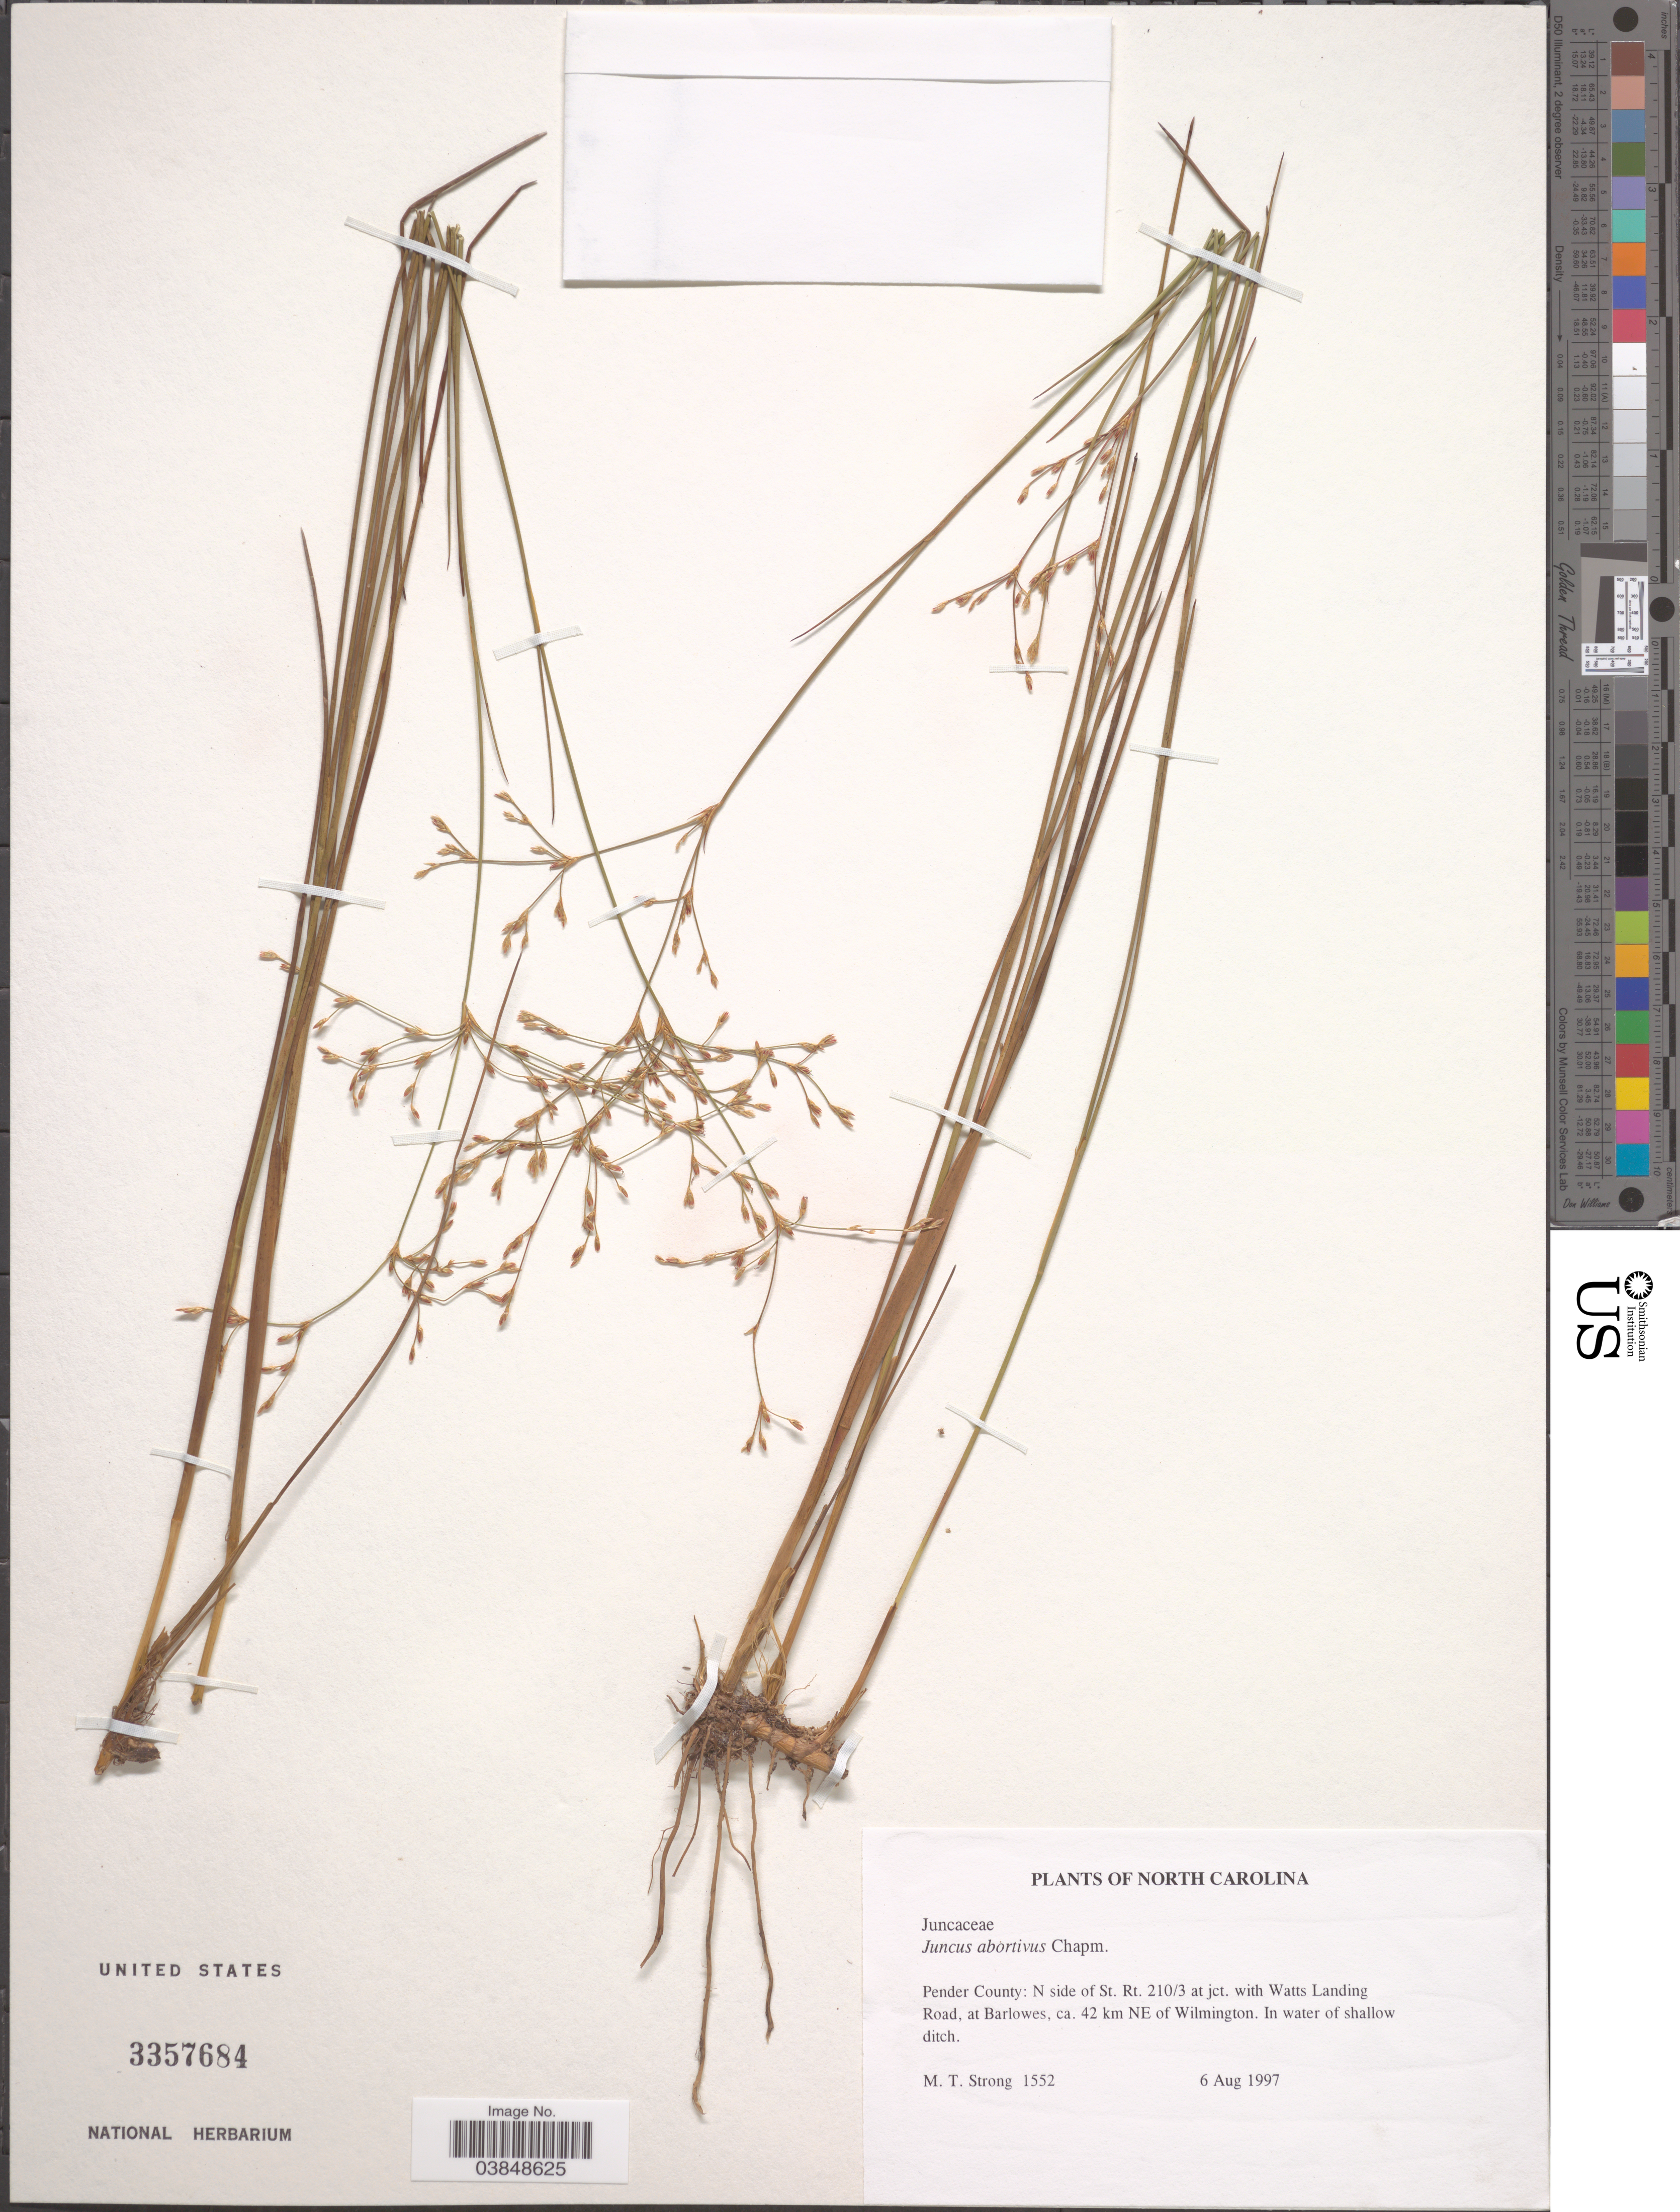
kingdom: Plantae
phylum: Tracheophyta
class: Liliopsida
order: Poales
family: Juncaceae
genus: Juncus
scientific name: Juncus pelocarpus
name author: E. Mey.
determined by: Strong, Mark T., (BOT), Smithsonian Institution - National Museum of Natural History (UNITED STATES)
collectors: M. T. Strong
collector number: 1552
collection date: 1997-08-06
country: United States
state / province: North Carolina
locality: Pender County: N side of St. Rt. 210/3 at jct. with Watts Landing Road, at Barlowes, ca. 42 km NE of Wilmington.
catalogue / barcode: US 3357684